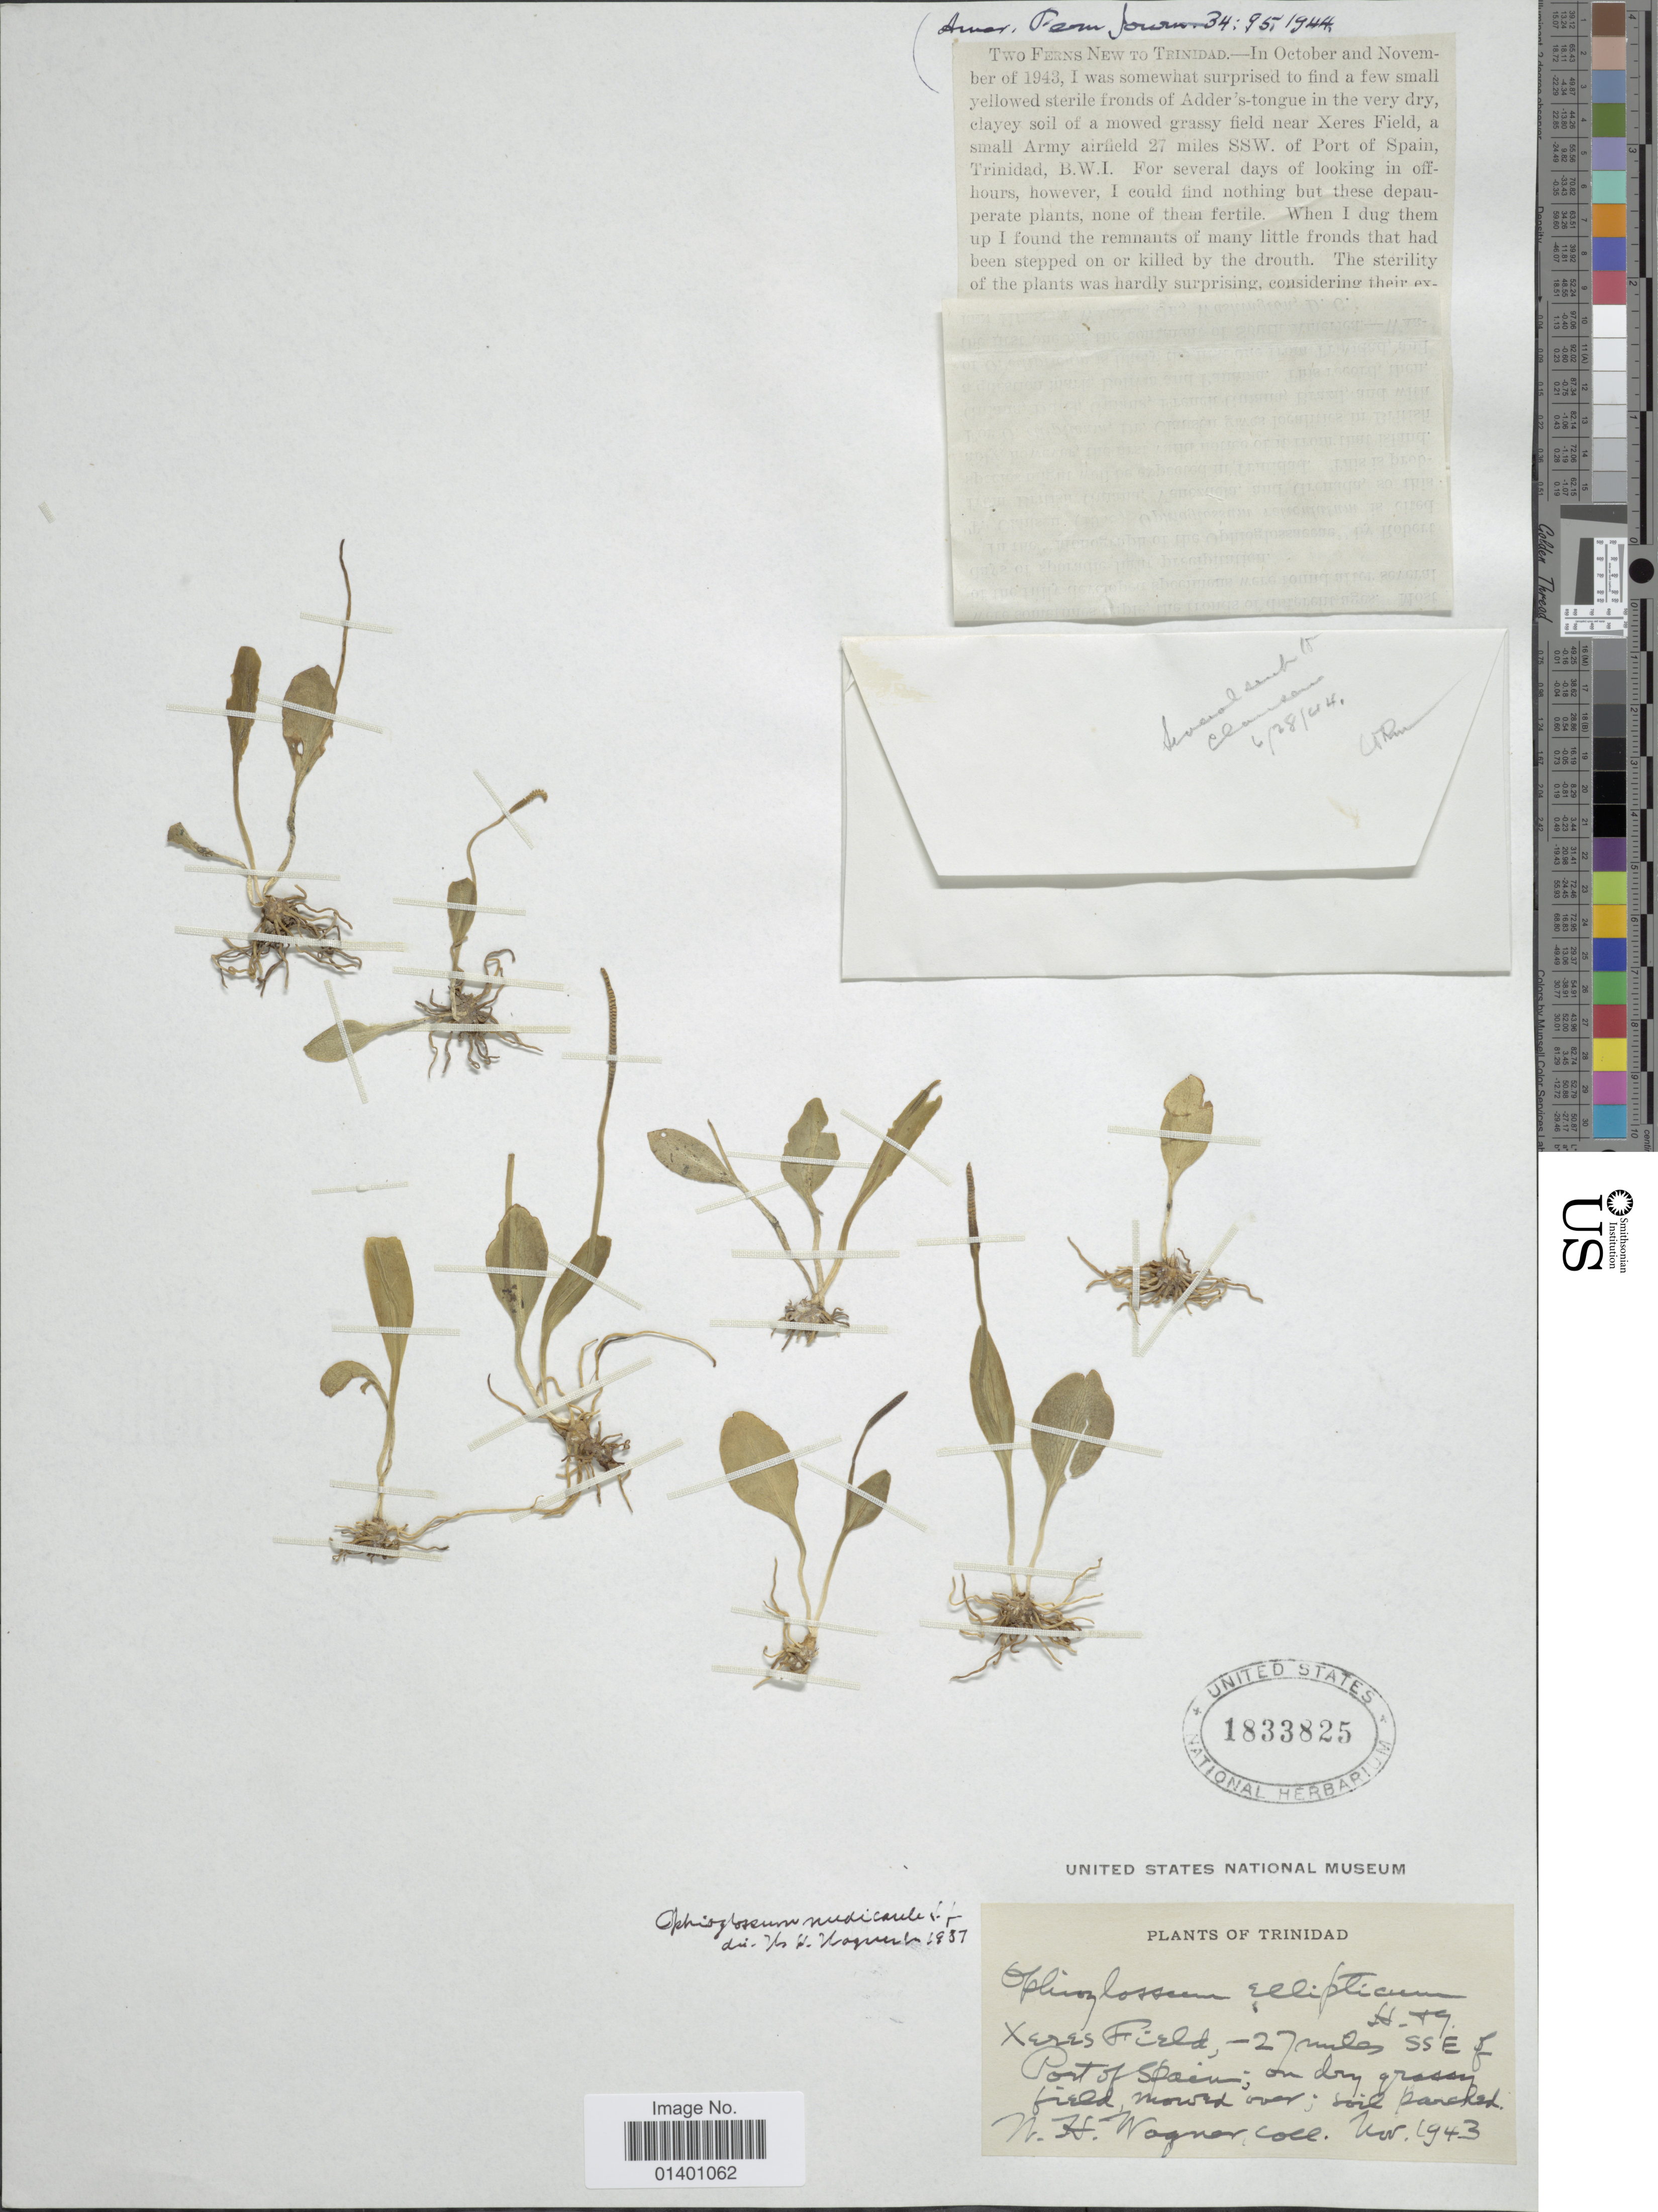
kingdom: Plantae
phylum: Tracheophyta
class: Polypodiopsida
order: Ophioglossales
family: Ophioglossaceae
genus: Ophioglossum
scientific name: Ophioglossum nudicaule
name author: L. f.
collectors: W. H. Wagner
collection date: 1943-11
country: Trinidad and Tobago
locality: Xeres Field - 27 miles SSE of Port of Spain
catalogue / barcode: US 1833825